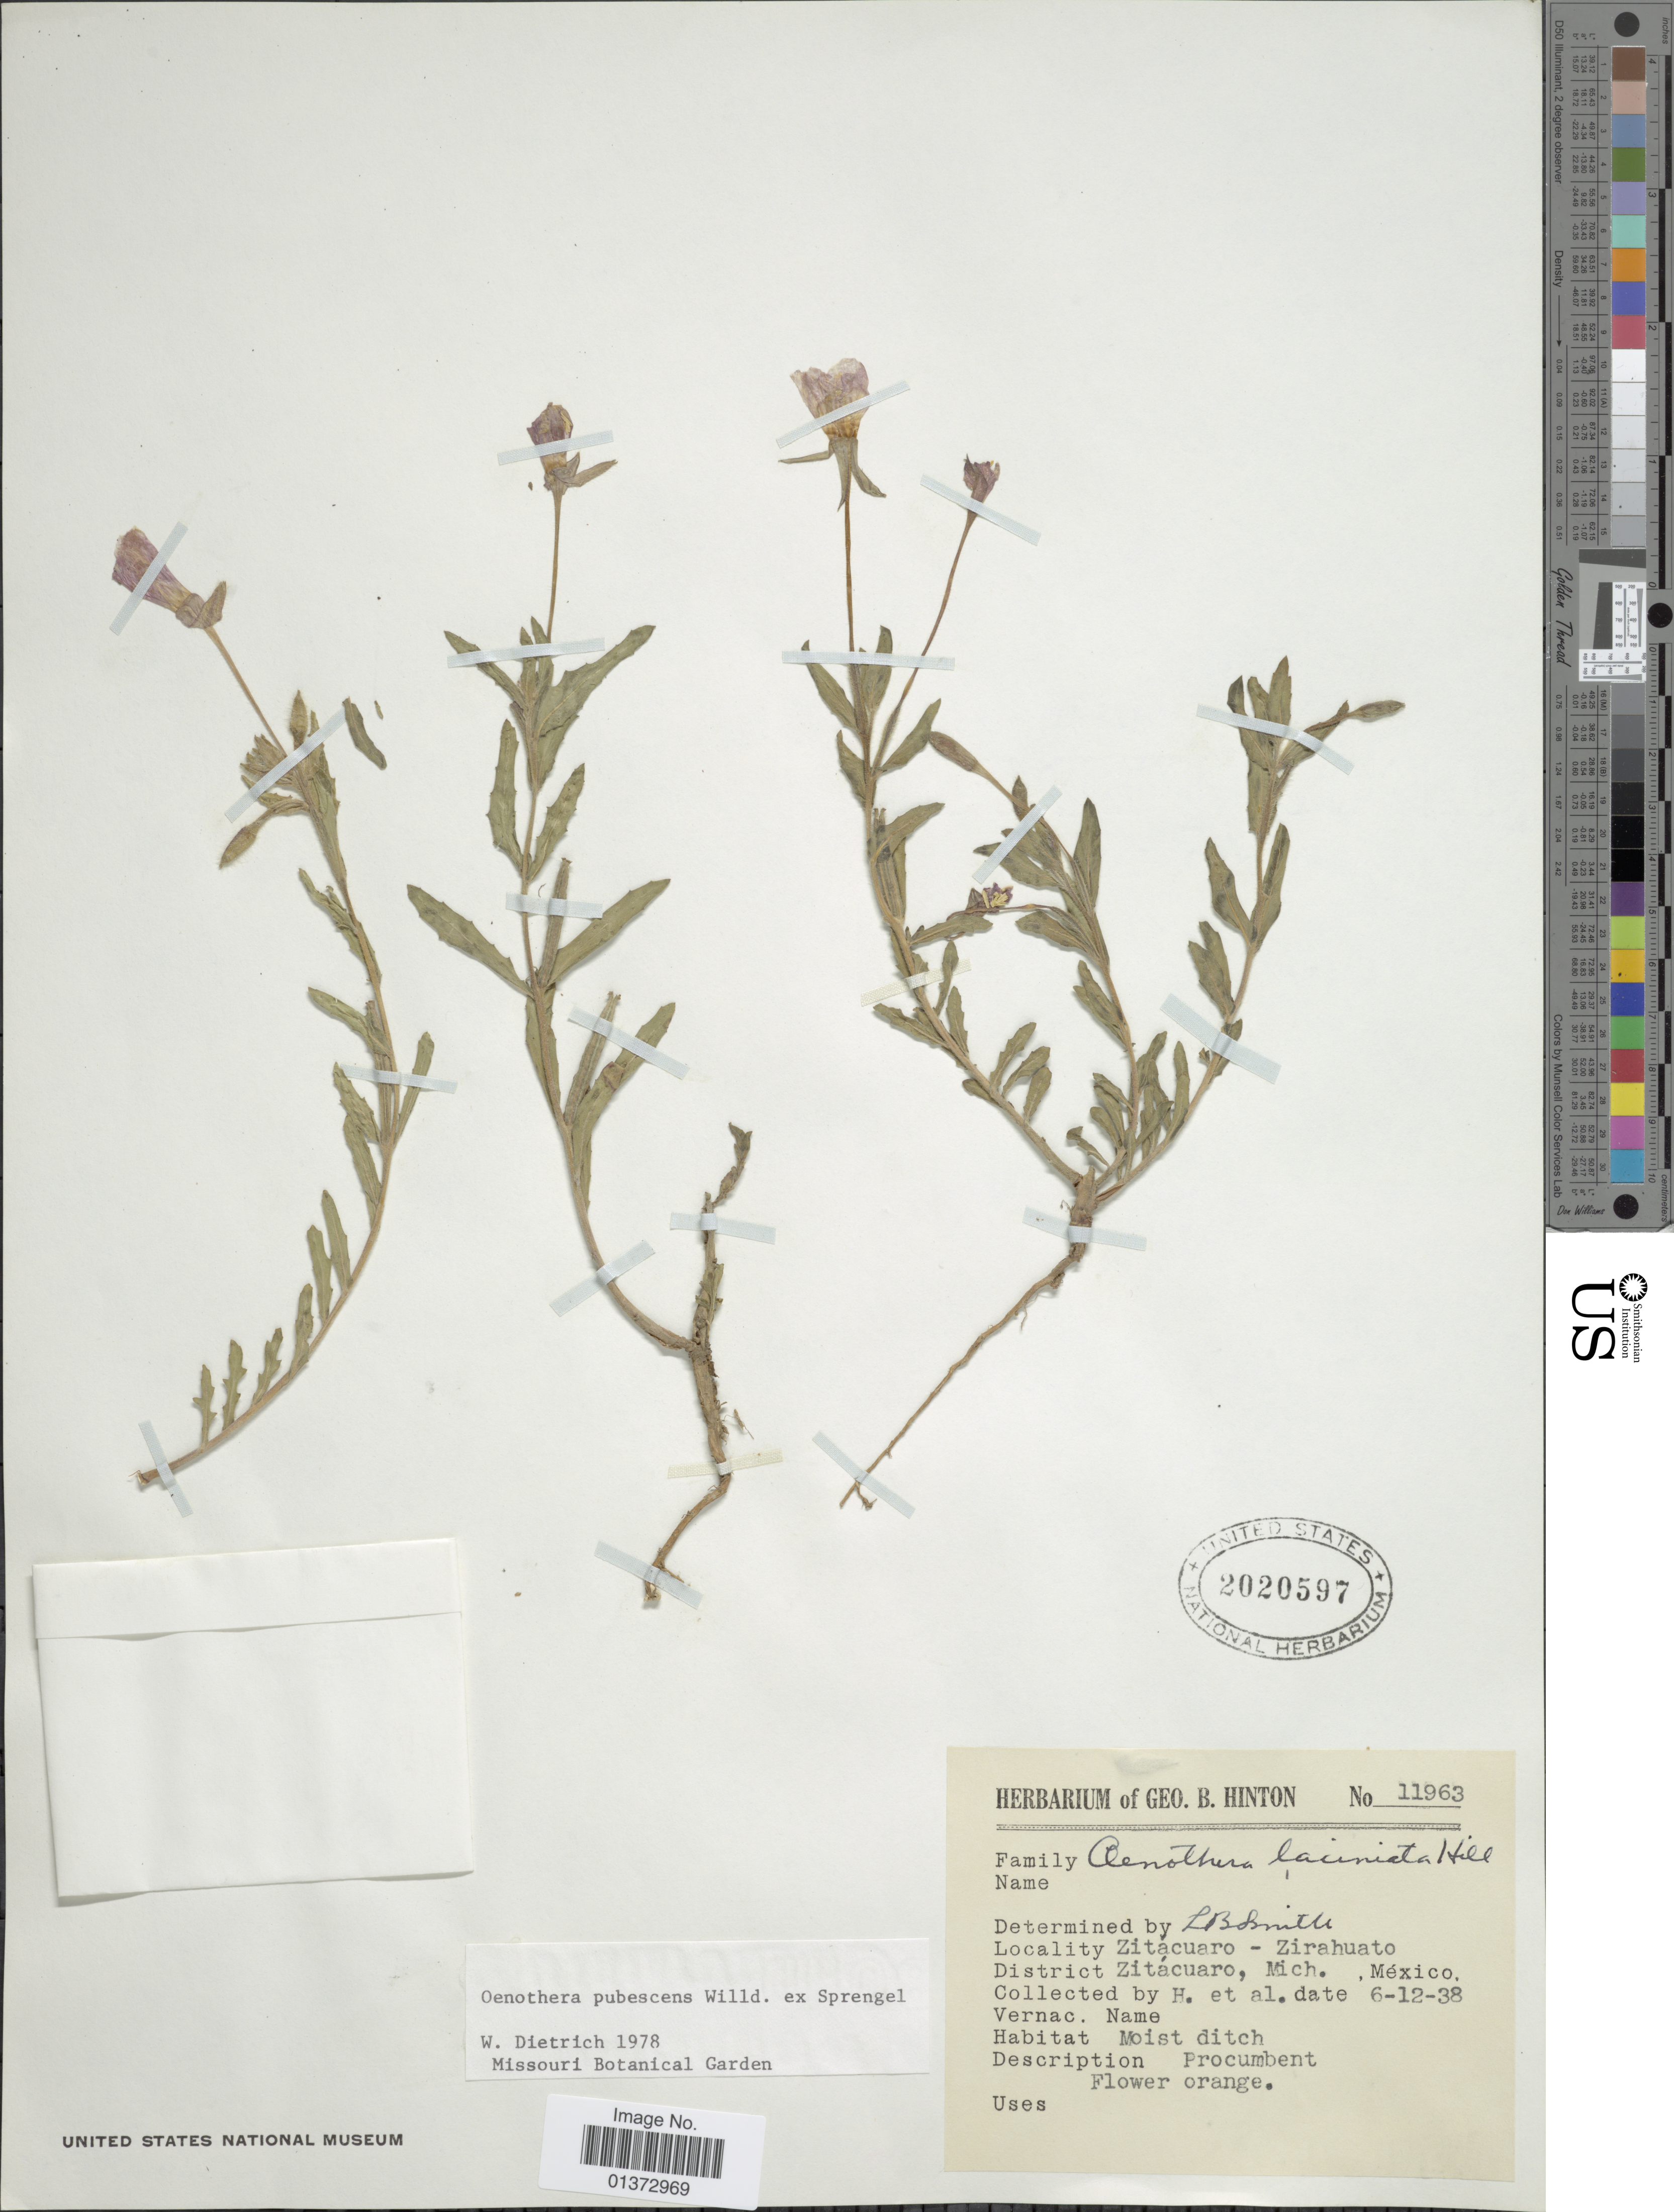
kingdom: Plantae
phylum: Tracheophyta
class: Magnoliopsida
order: Myrtales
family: Onagraceae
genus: Oenothera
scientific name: Oenothera pubescens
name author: Willd. ex Spreng.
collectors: G. B. Hinton & et al.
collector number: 11963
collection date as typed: Transcribed d/m/y: 12/6/38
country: Mexico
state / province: Michoacán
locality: Zitácuaro - Zirahuato, District Zitácuaro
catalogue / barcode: US 2020597